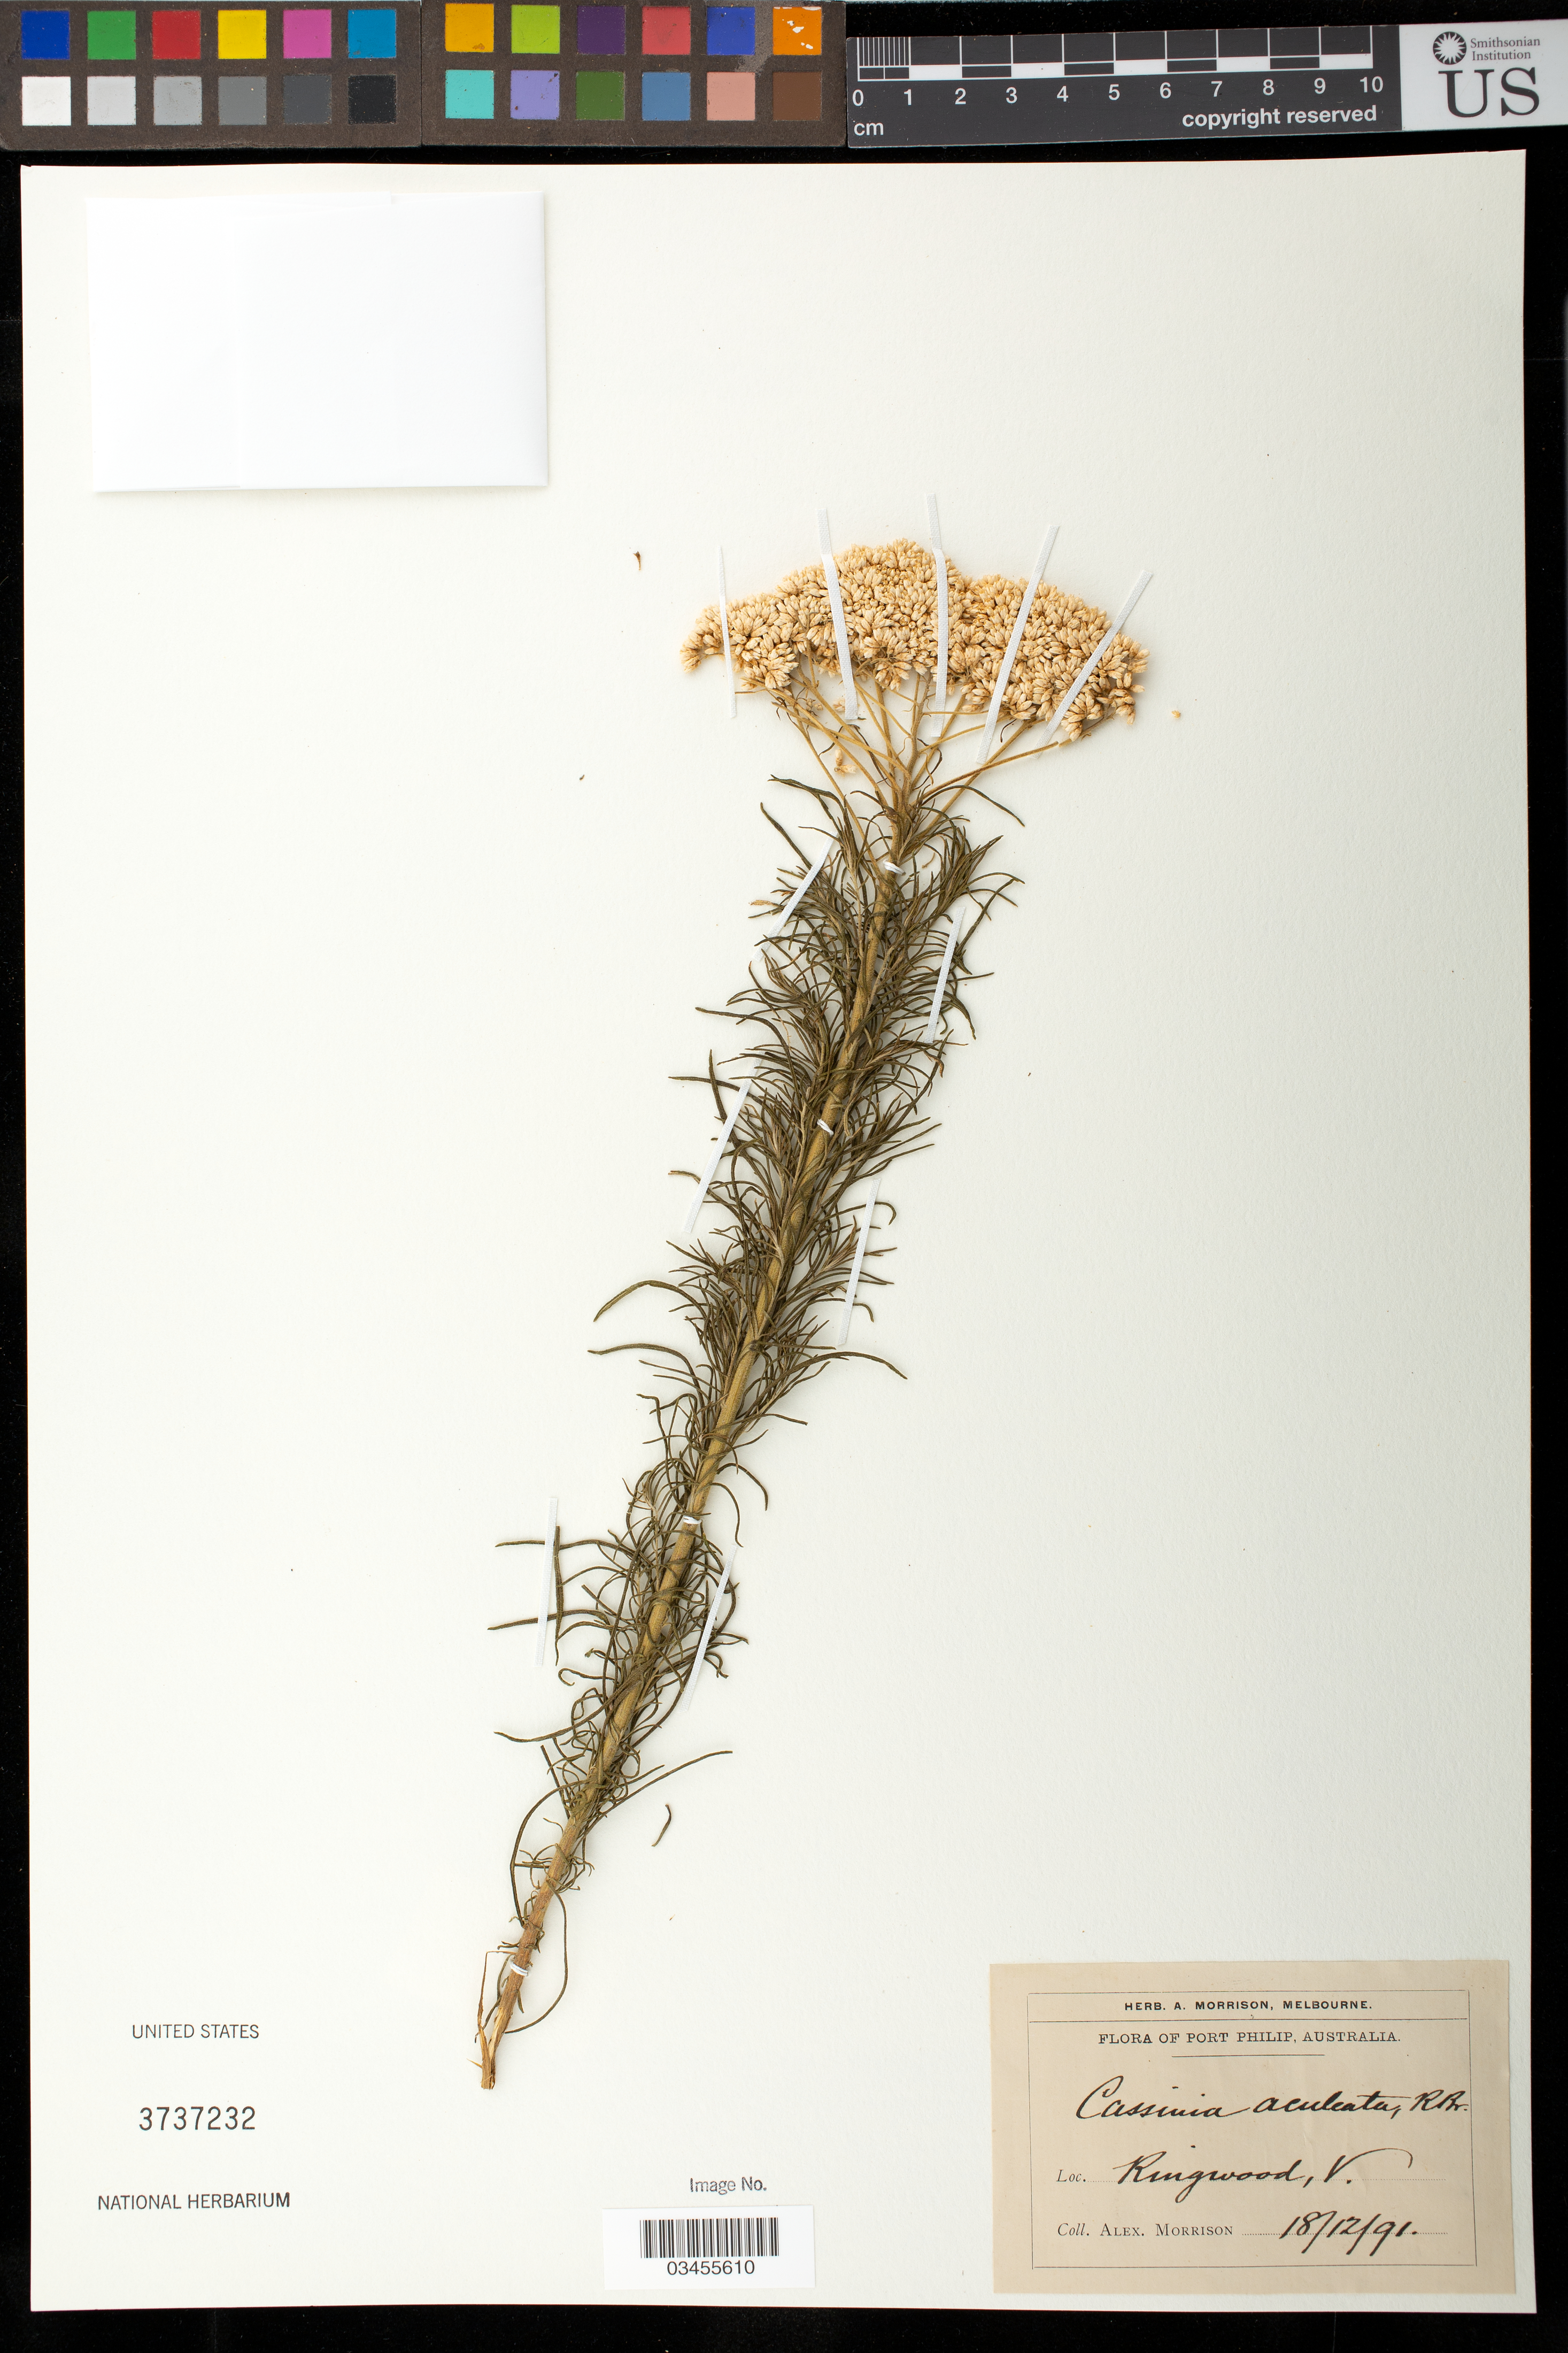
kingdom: Plantae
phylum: Tracheophyta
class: Magnoliopsida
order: Asterales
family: Asteraceae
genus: Cassinia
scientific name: Cassinia aculeata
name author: (Labill.) R. Br.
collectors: A. Morrison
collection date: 1891-12-18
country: Australia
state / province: Victoria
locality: Ringwood,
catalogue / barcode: US 3737232